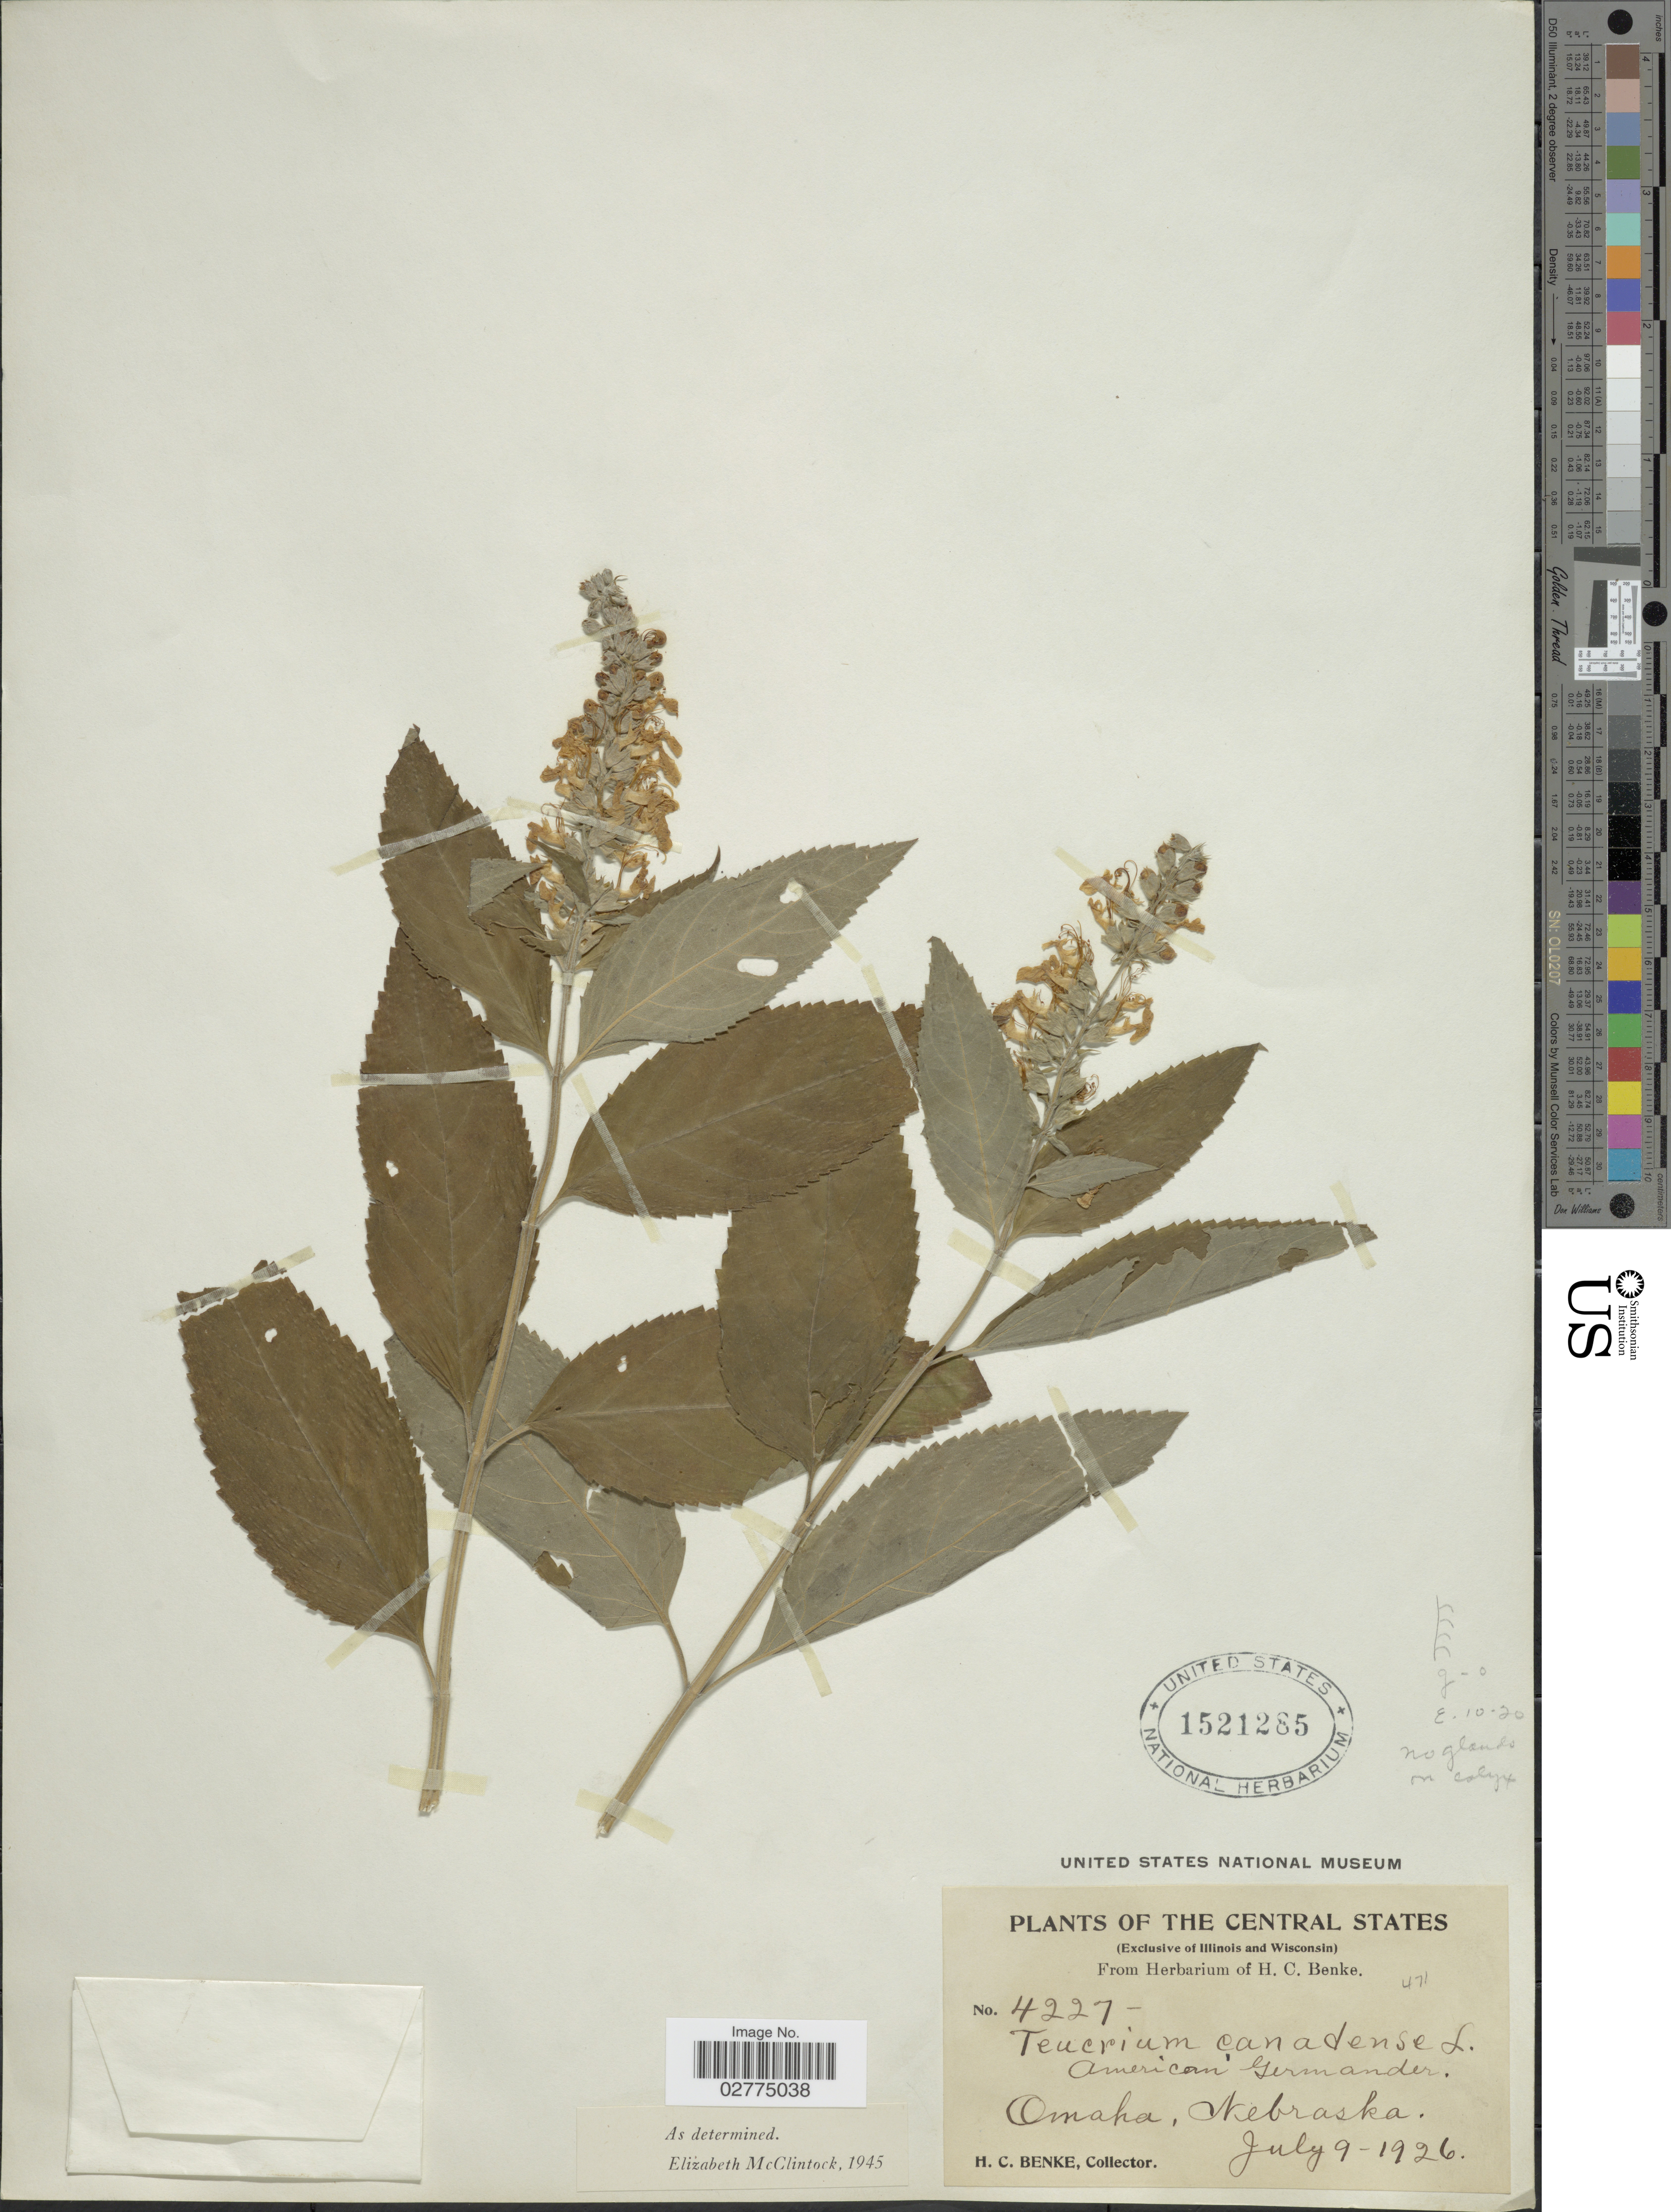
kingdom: Plantae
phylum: Tracheophyta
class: Magnoliopsida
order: Lamiales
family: Lamiaceae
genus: Teucrium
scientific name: Teucrium canadense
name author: L.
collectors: H. Benke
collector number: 4227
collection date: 1926-07-09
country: United States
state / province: Nebraska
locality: Central States. Omaha.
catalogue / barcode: US 1521285